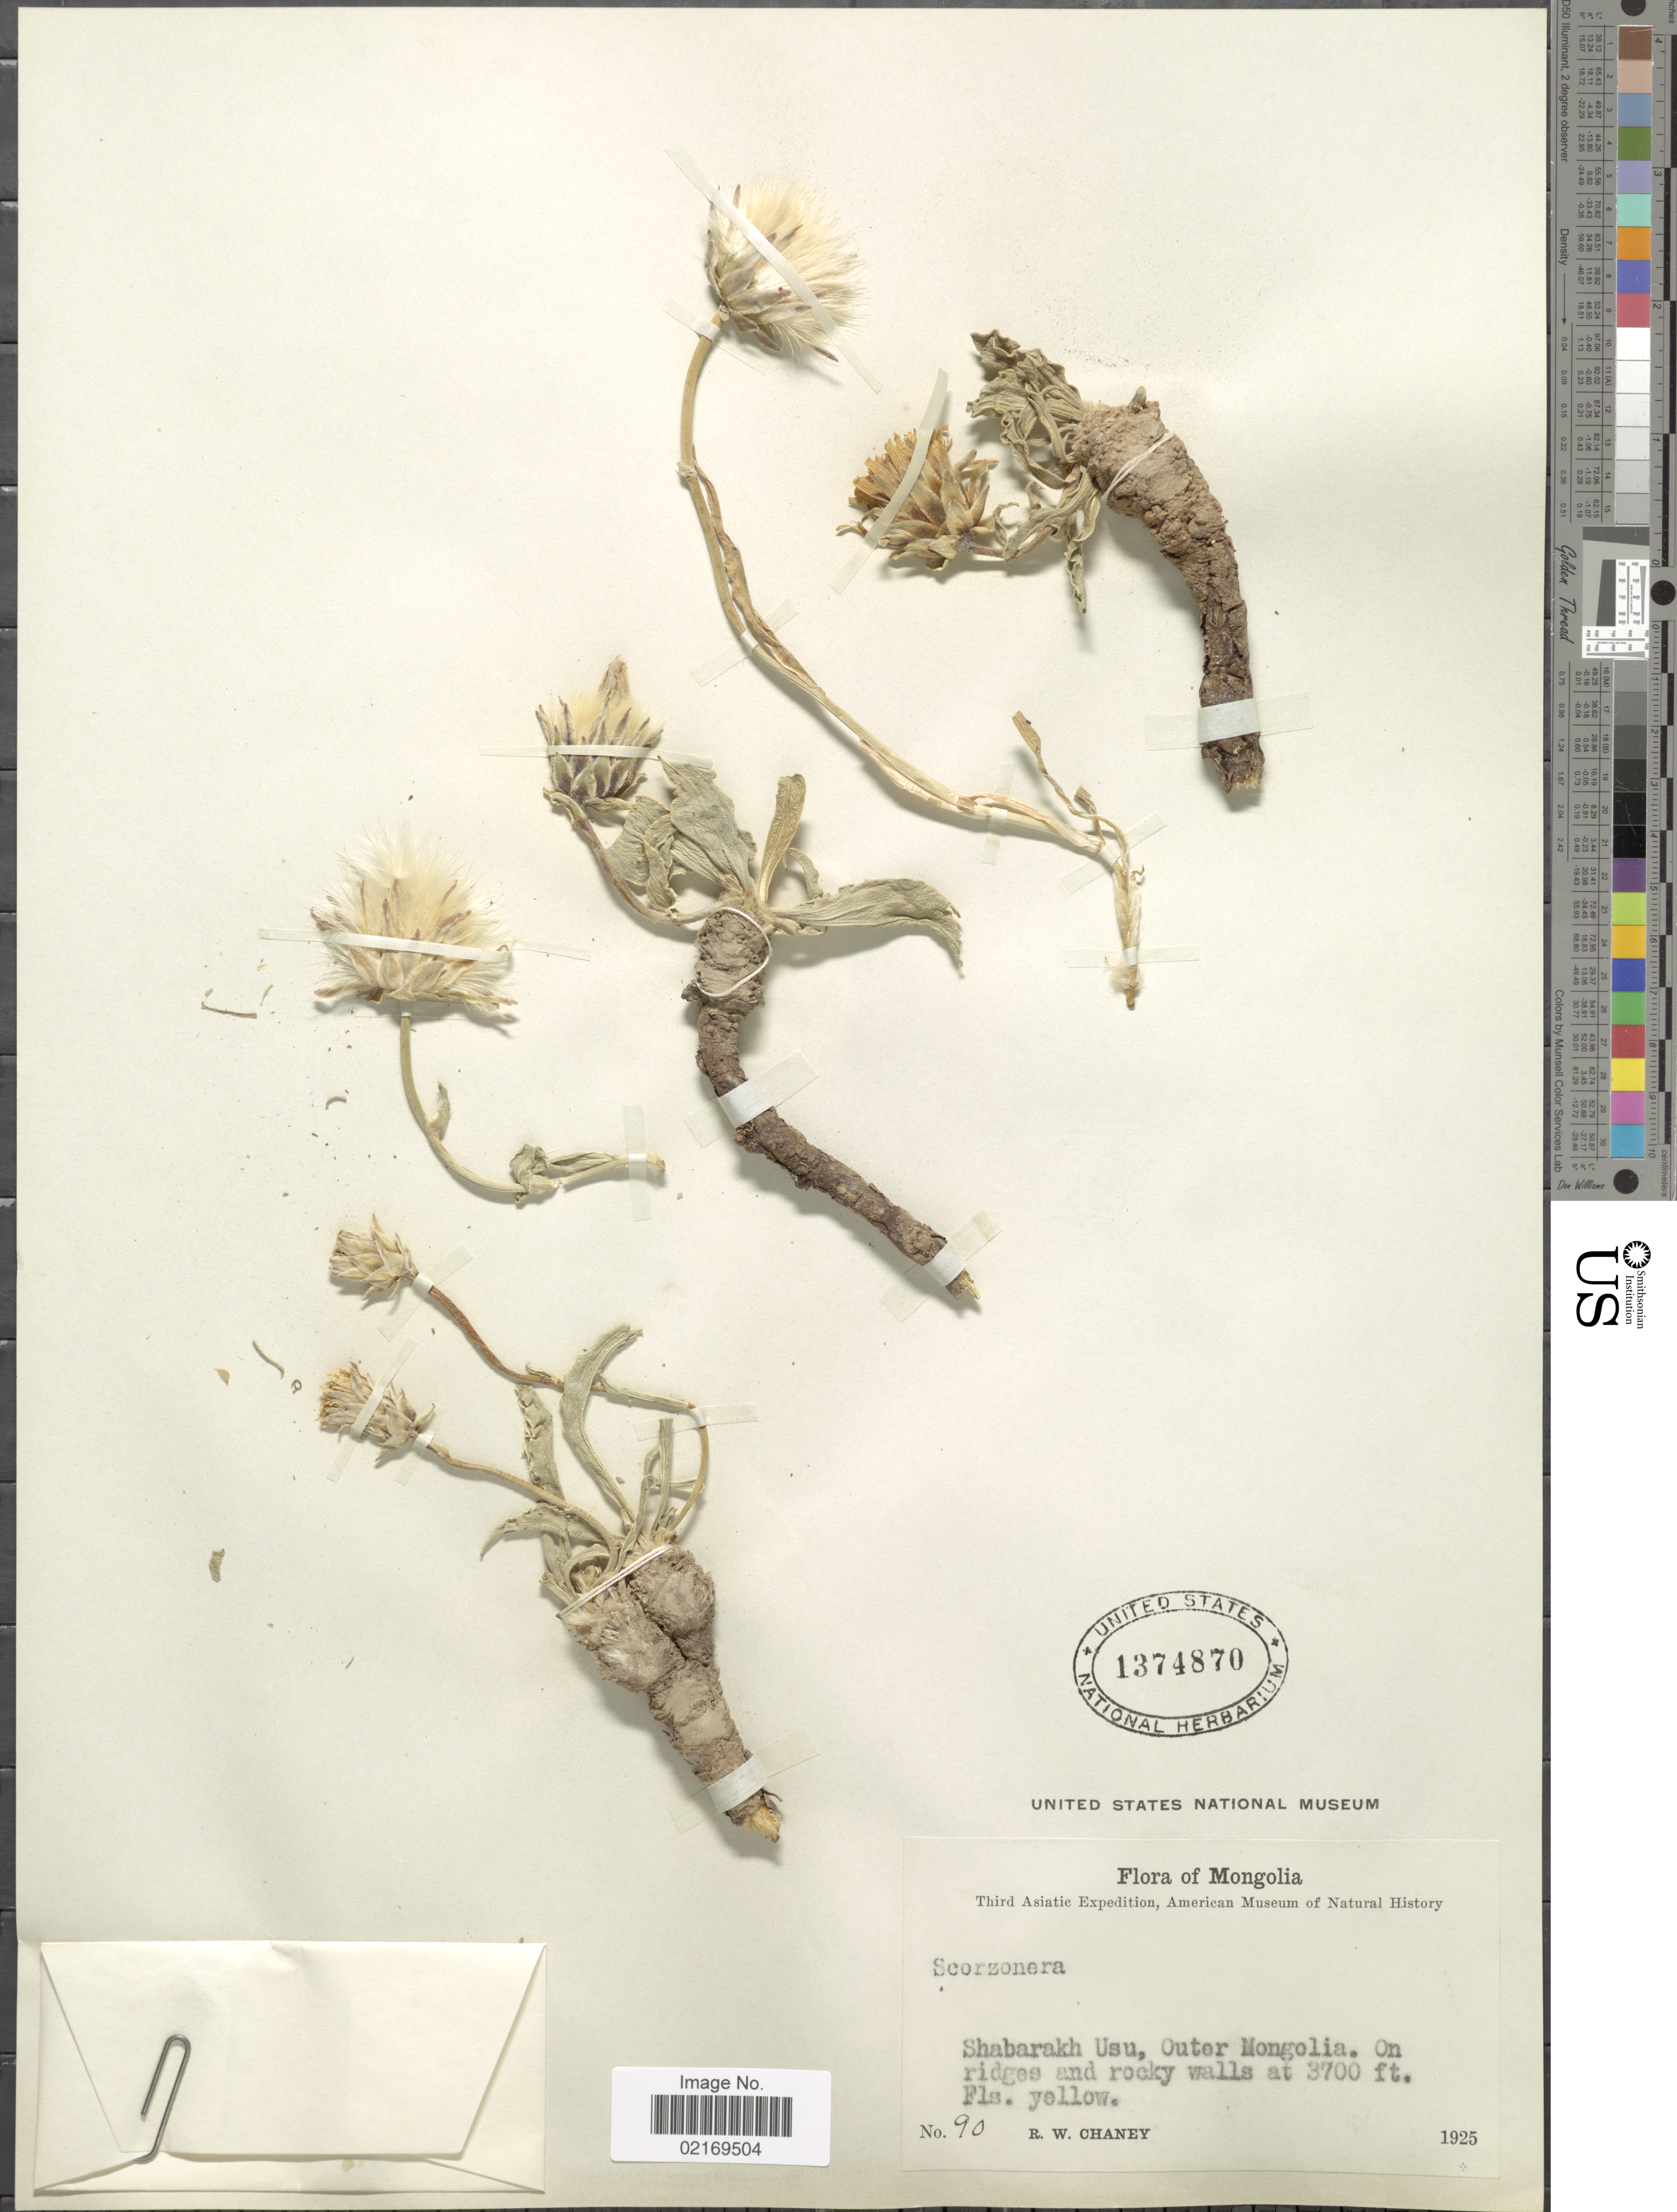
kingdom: Plantae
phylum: Tracheophyta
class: Magnoliopsida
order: Asterales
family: Asteraceae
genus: Scorzonera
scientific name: Scorzonera sp.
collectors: R. Chaney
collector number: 90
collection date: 1925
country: Mongolia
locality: Outer Mongolia, Shabarakh Usu, on ridges and rocky walls.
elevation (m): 1128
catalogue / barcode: US 1374870